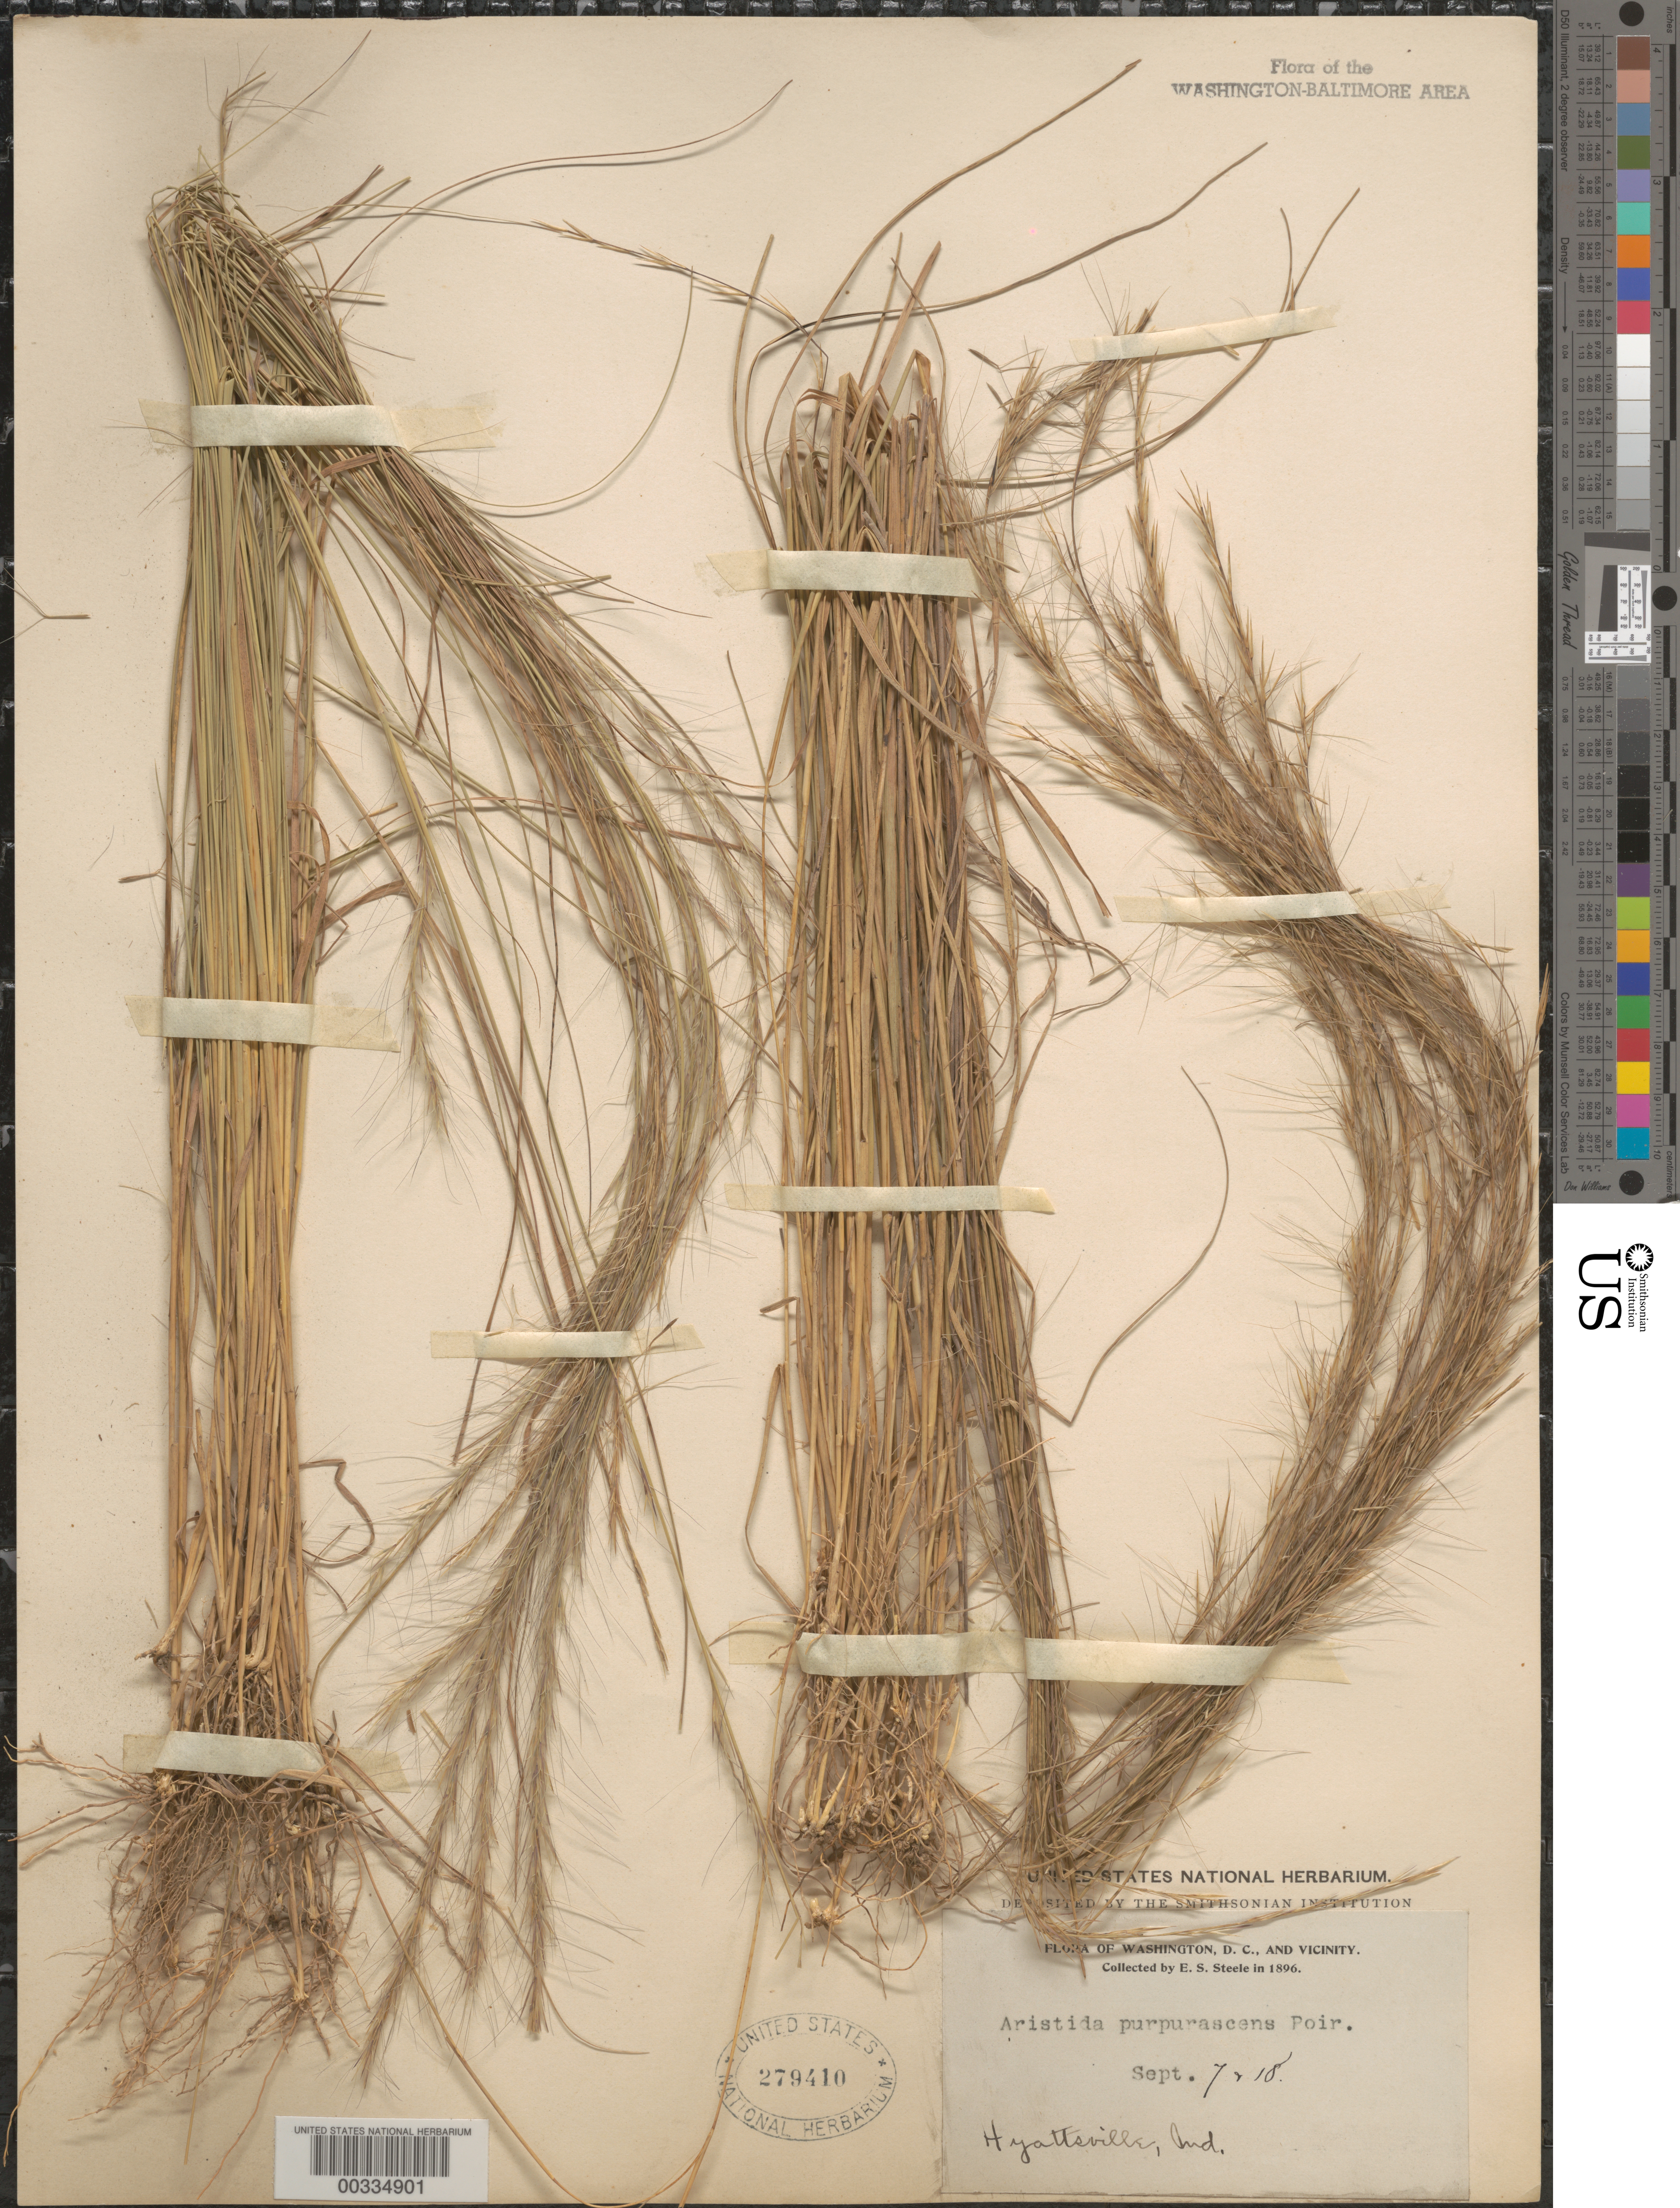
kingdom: Plantae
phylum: Tracheophyta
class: Liliopsida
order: Poales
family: Poaceae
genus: Aristida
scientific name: Aristida purpurascens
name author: Poir. in Lam.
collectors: E. Steele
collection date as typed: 07 Sep 1896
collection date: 1896-09-07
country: United States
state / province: Maryland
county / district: Prince George's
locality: Hyattsville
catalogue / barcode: US 279410